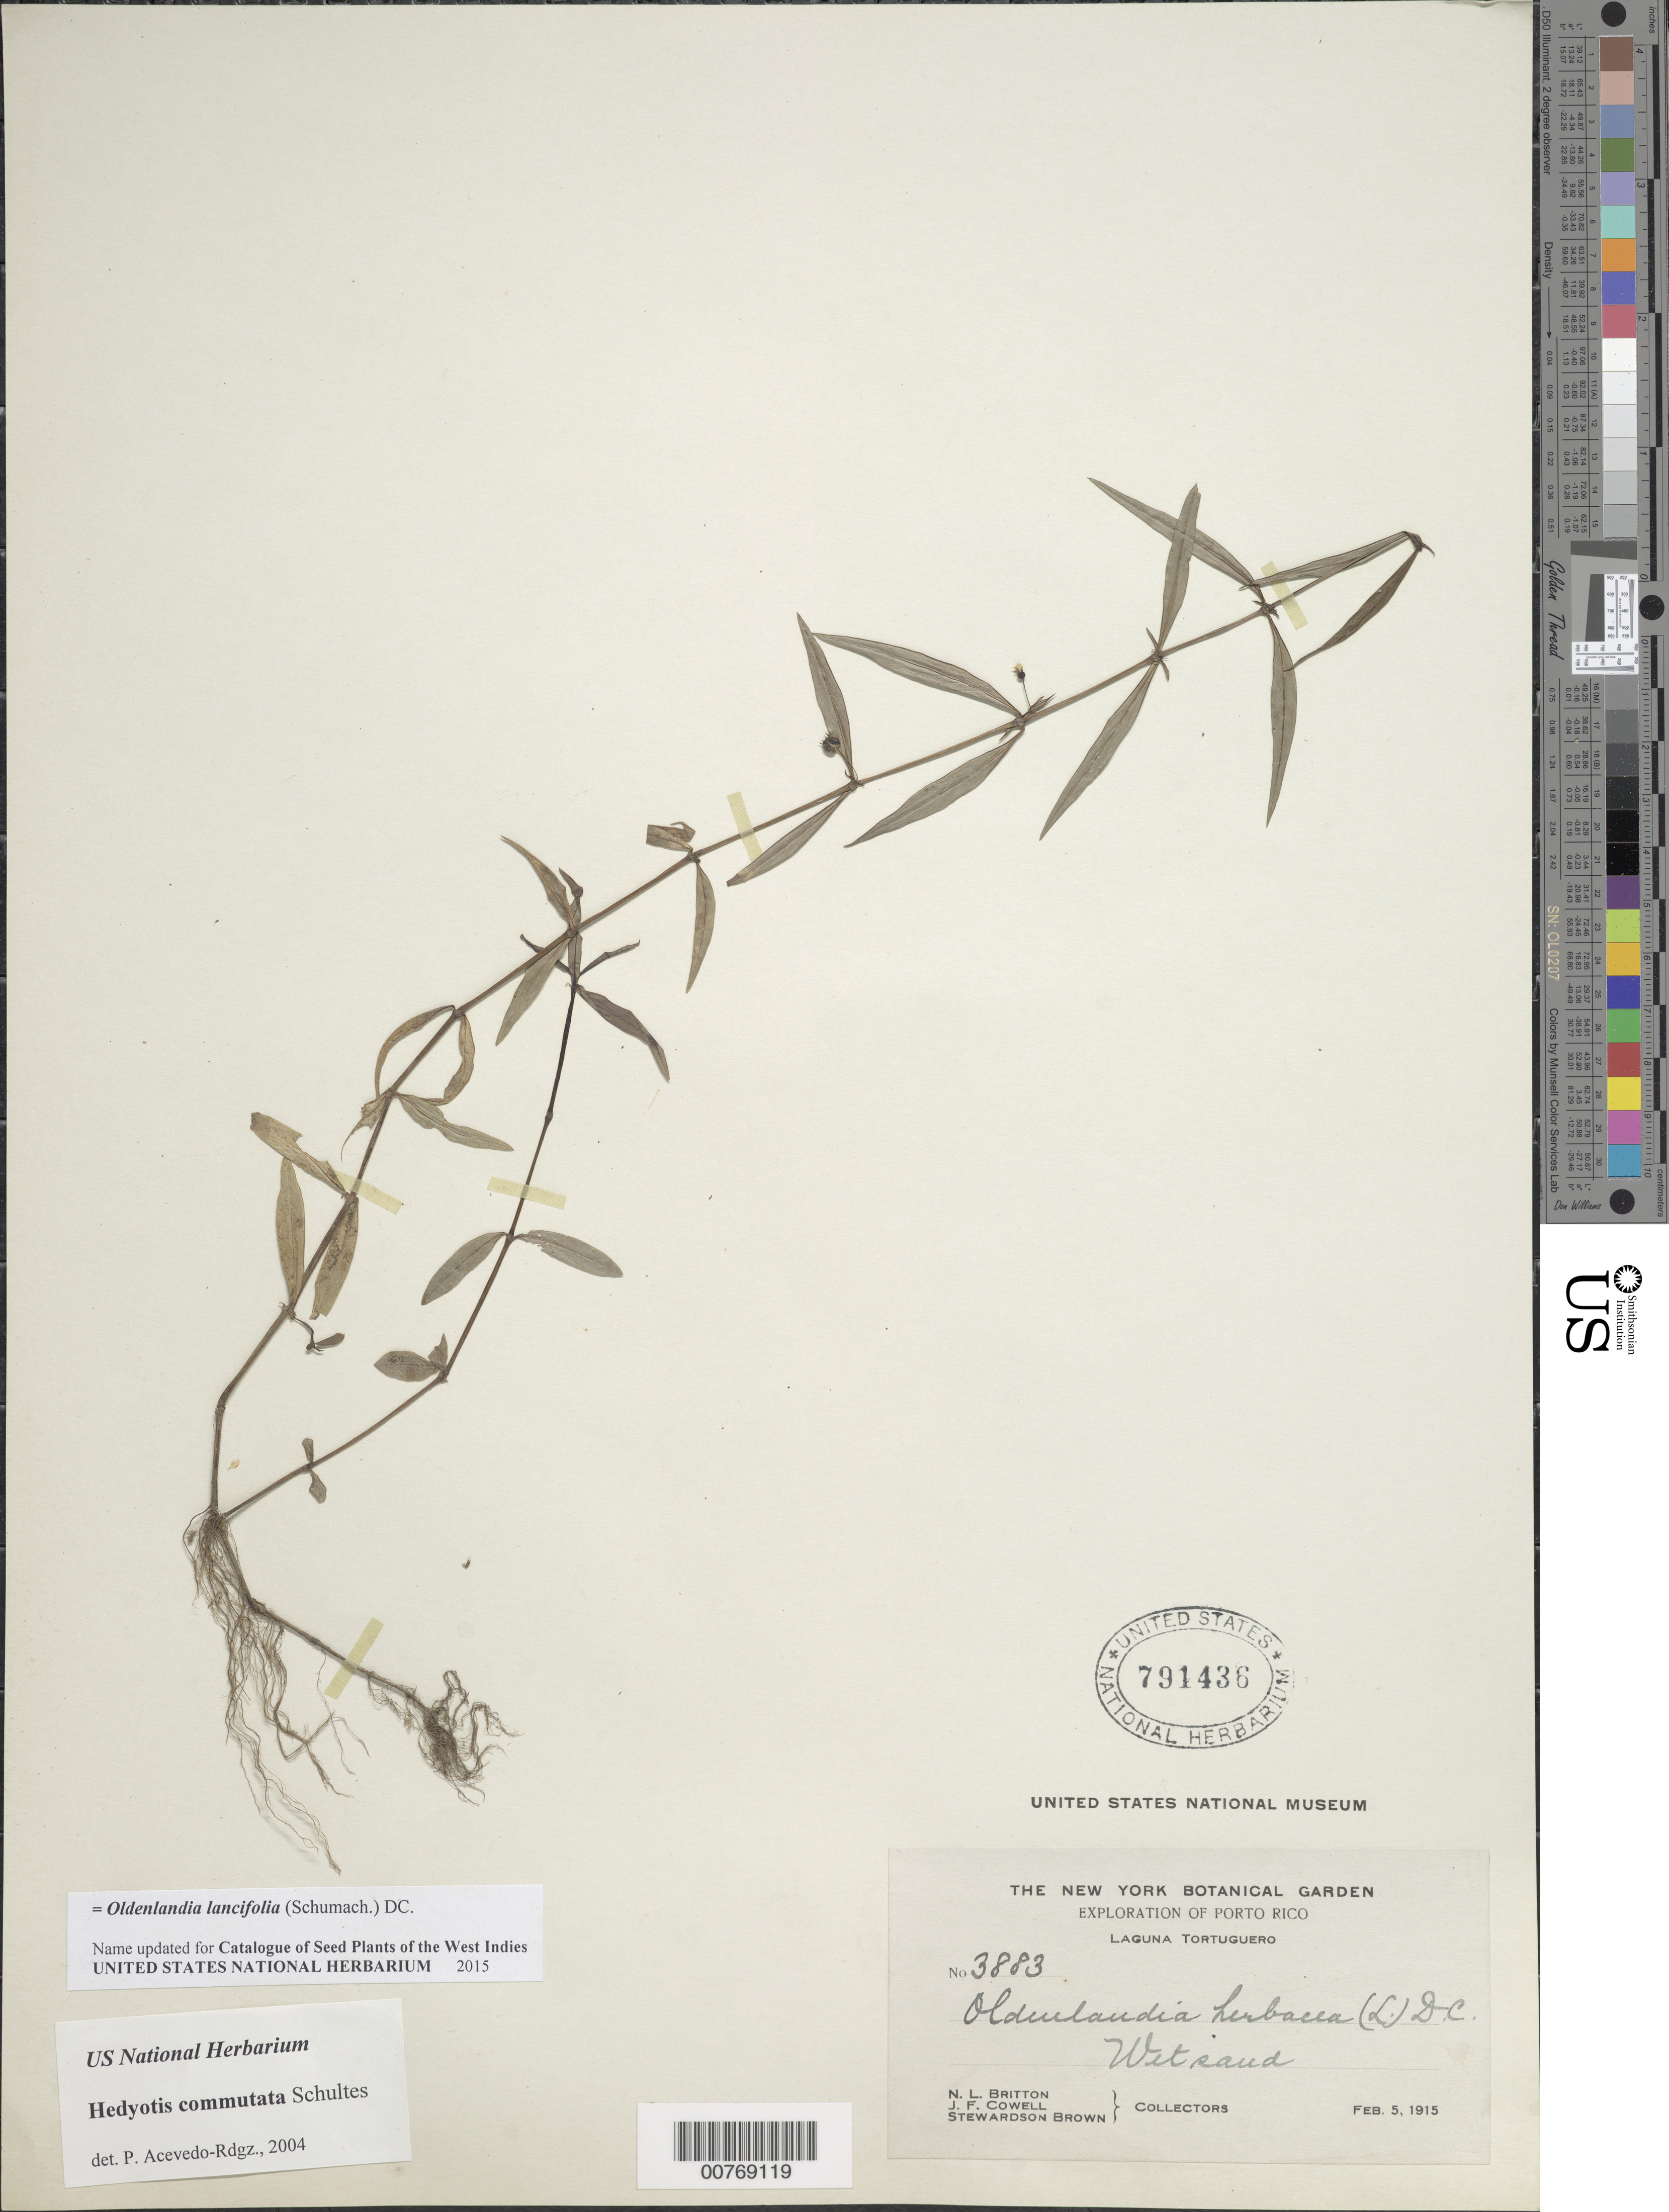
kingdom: Plantae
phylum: Tracheophyta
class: Magnoliopsida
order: Gentianales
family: Rubiaceae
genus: Oldenlandia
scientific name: Oldenlandia uniflora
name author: L.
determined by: Acevedo-Rodríguez, P., (BOT), Smithsonian Institution - National Museum of Natural History (UNITED STATES)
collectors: N. Britton, J. F. Cowell & S. Brown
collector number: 3883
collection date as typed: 05 Feb 1915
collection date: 1915-02-05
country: Puerto Rico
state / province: Manatí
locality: Laguna Tortuguero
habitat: Wet sand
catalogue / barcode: US 791436